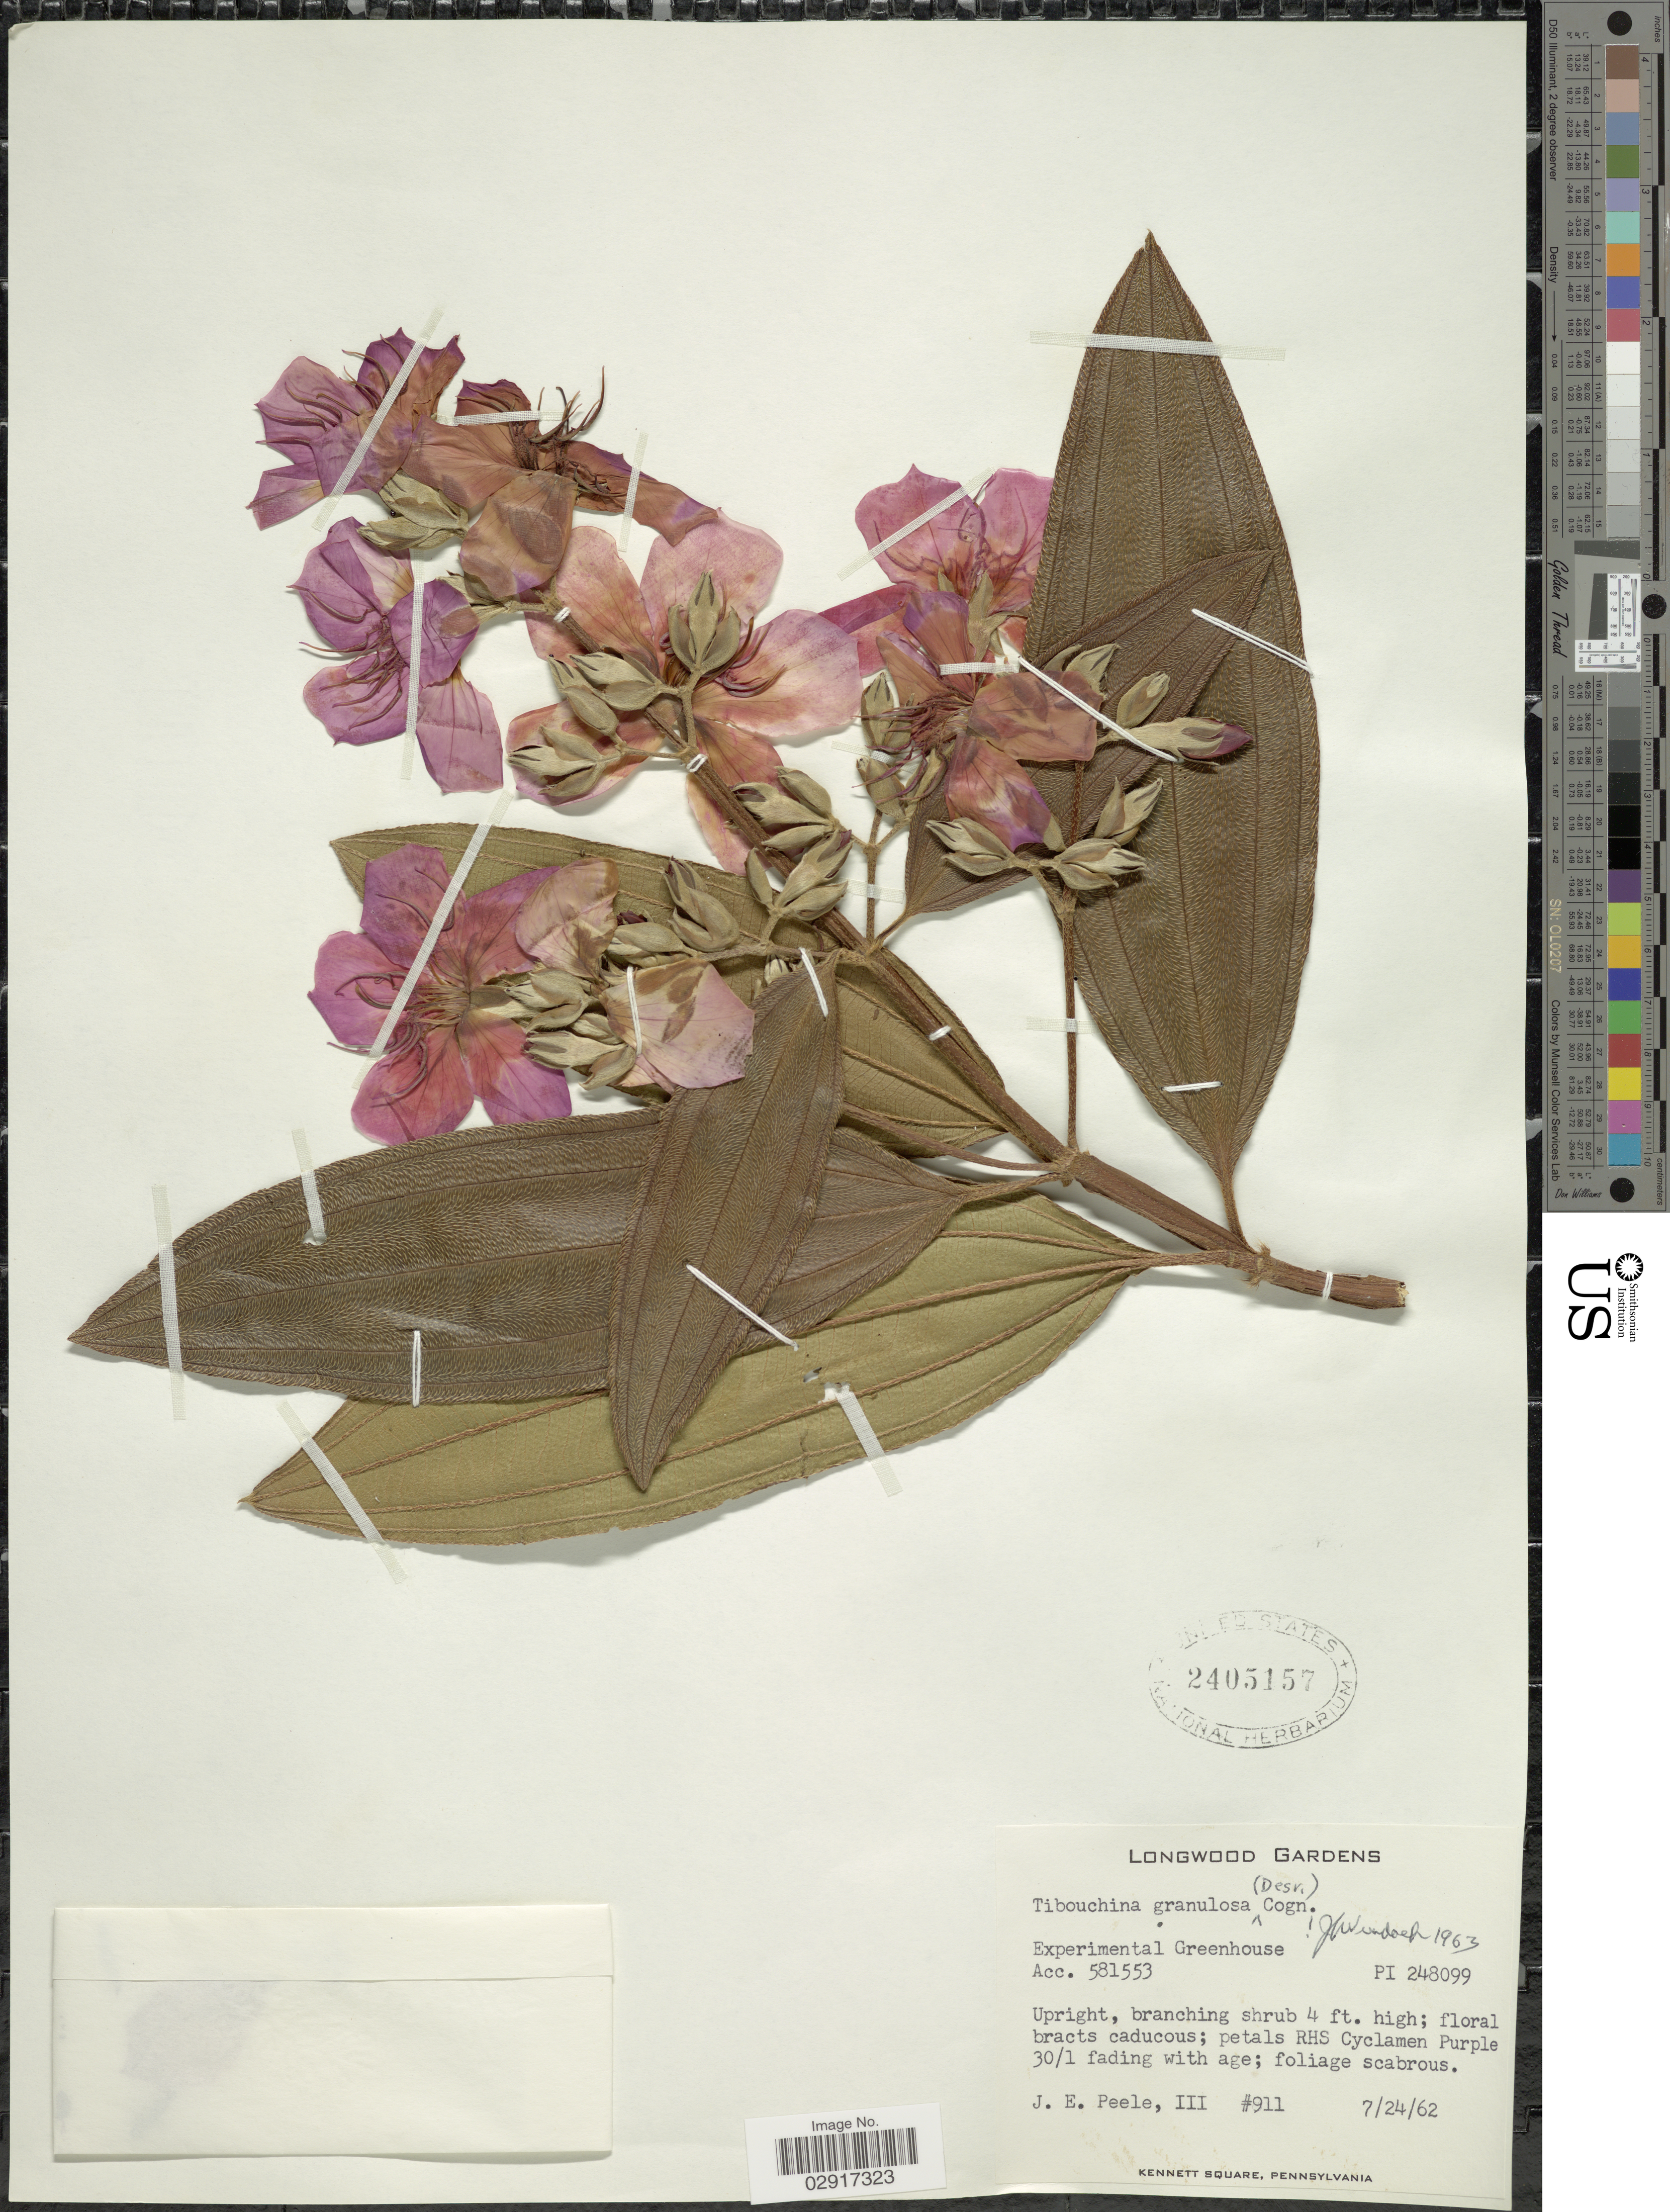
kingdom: Plantae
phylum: Tracheophyta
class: Magnoliopsida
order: Myrtales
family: Melastomataceae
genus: Pleroma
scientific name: Pleroma granulosum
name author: (Desr.) D. Don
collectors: J. Peele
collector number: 911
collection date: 1962-07-24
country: United States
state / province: Pennsylvania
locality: Longwood Gardens. Experimental Greenhouse. Kennett Square.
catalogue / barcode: US 2405157